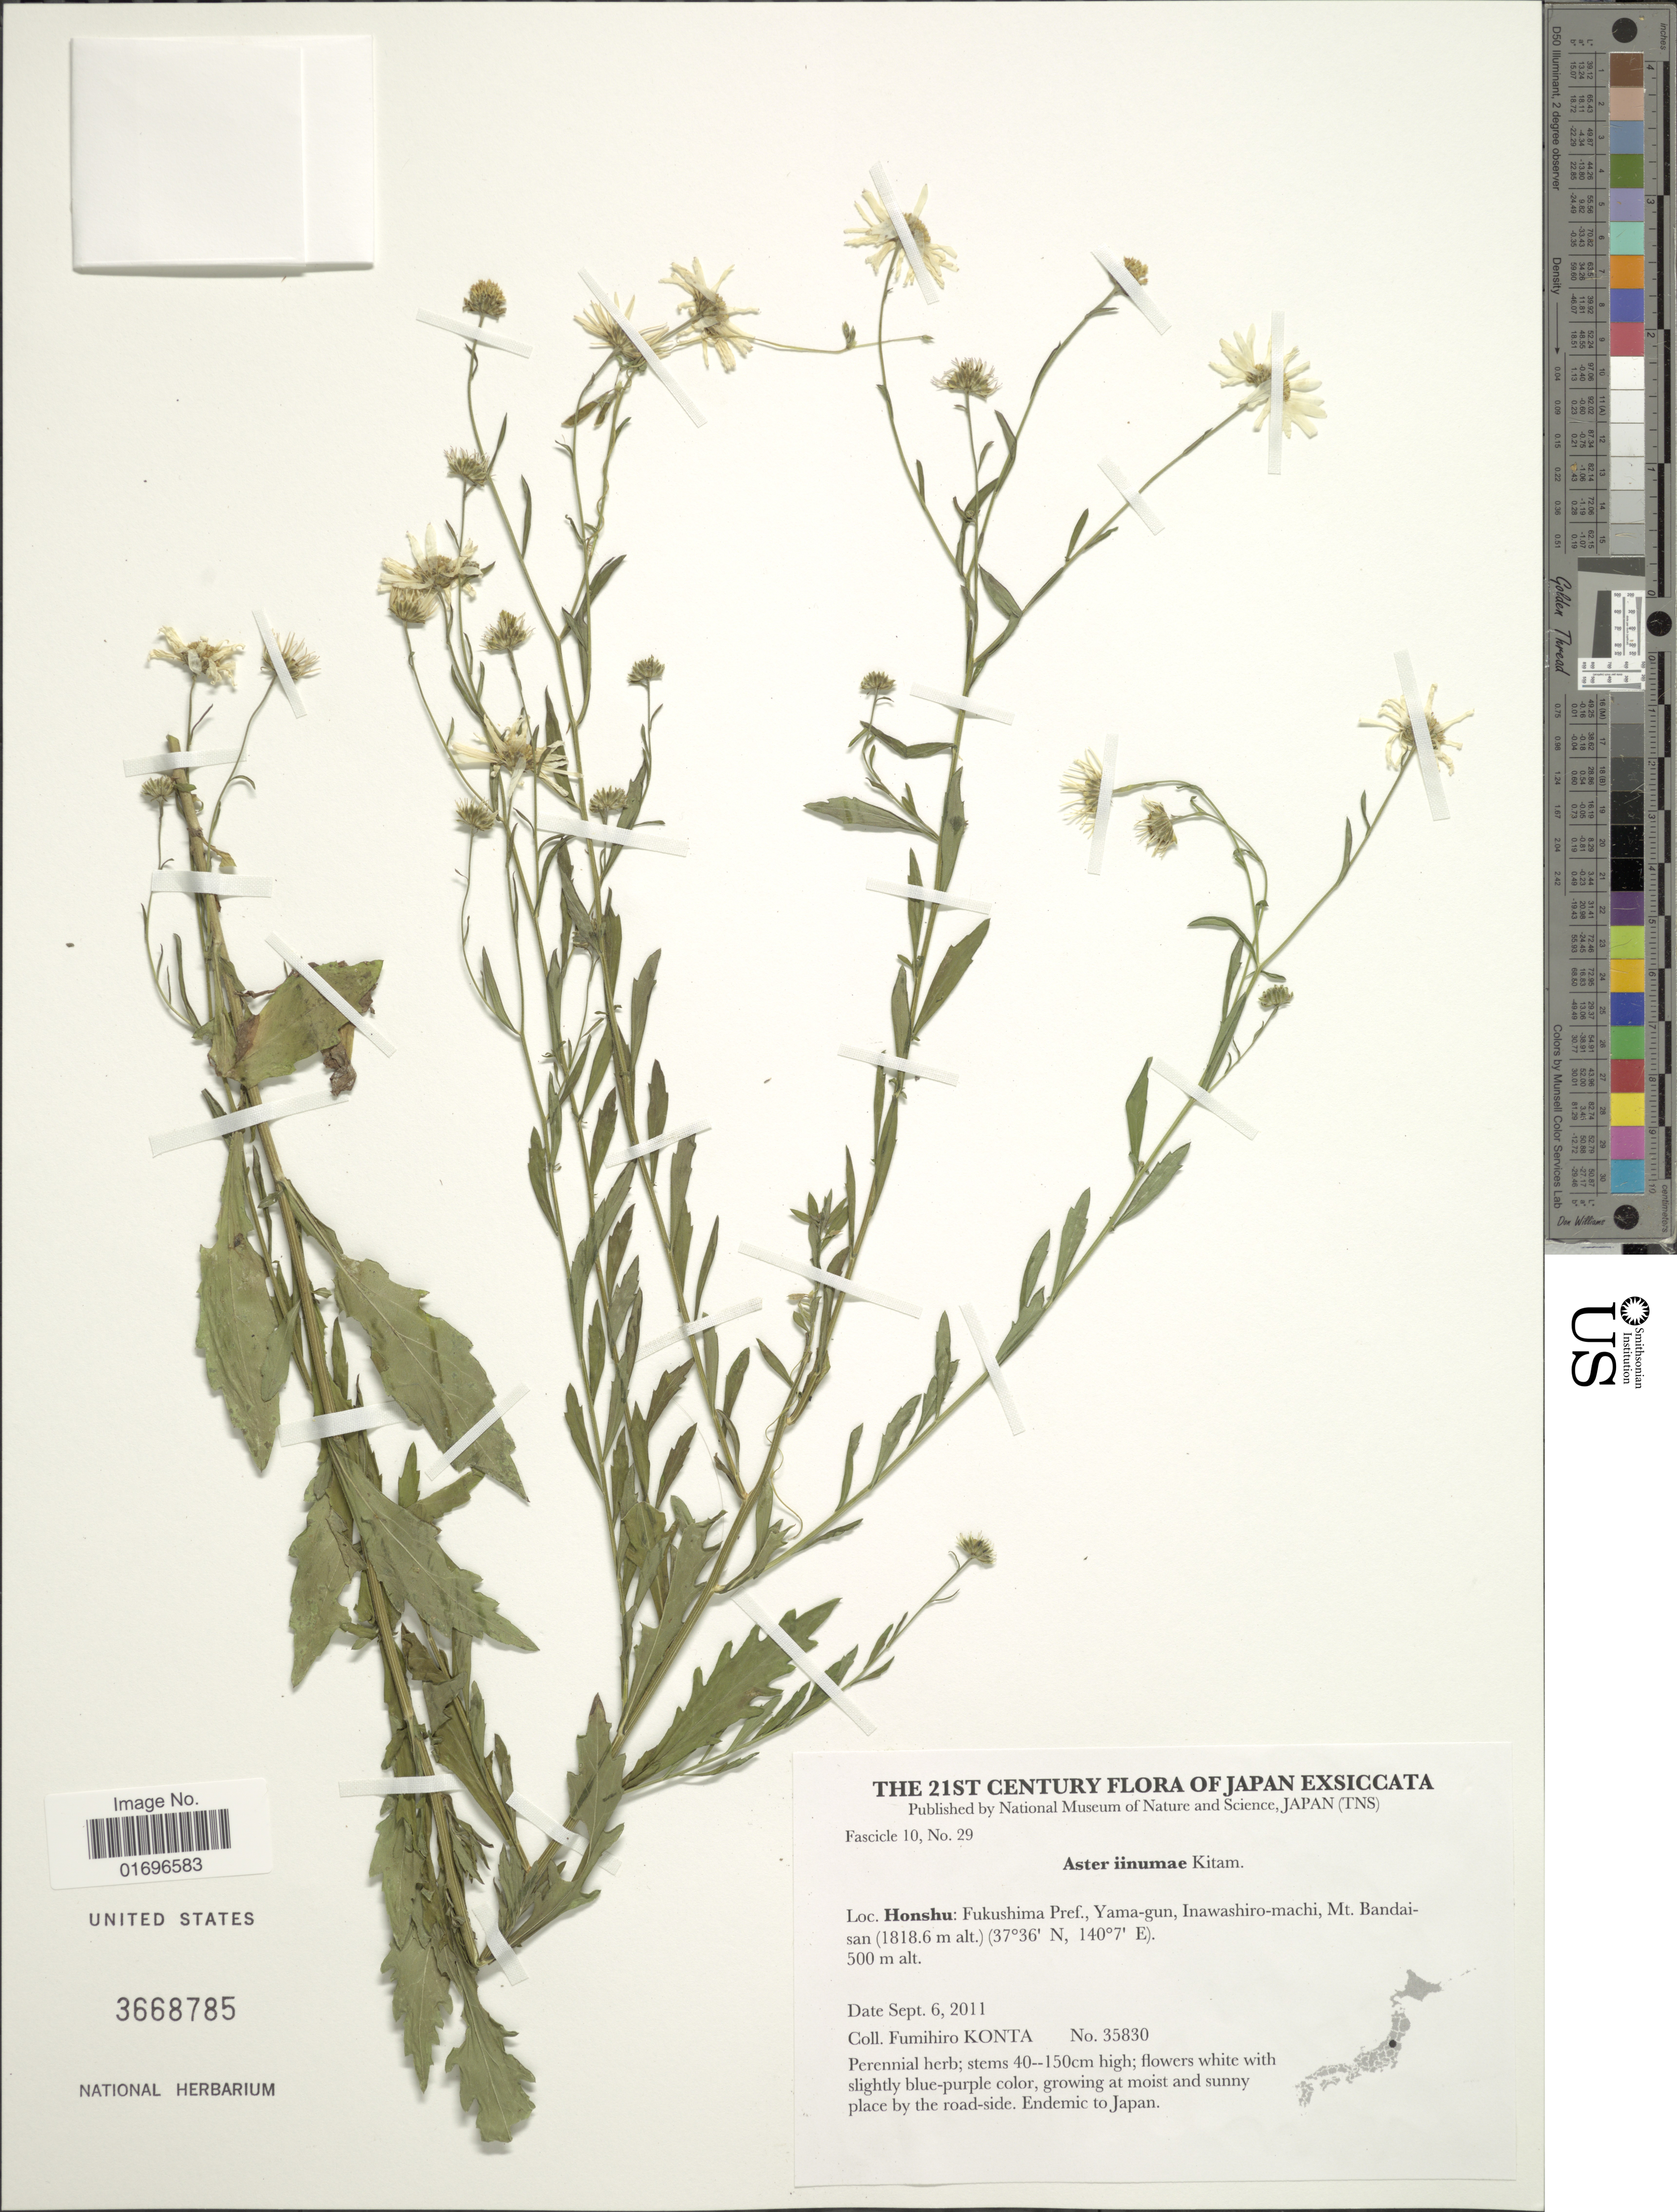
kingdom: Plantae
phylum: Tracheophyta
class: Magnoliopsida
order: Asterales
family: Asteraceae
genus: Aster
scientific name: Aster iinumae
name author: Kitam. ex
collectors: F. Konta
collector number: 35830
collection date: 2011-09-06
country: Japan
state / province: Hukusima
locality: Honshu: Fukushima Pref., Yama-gun, Inawashiro-machi, Mt. Bandai-san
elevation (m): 500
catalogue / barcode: US 3668785